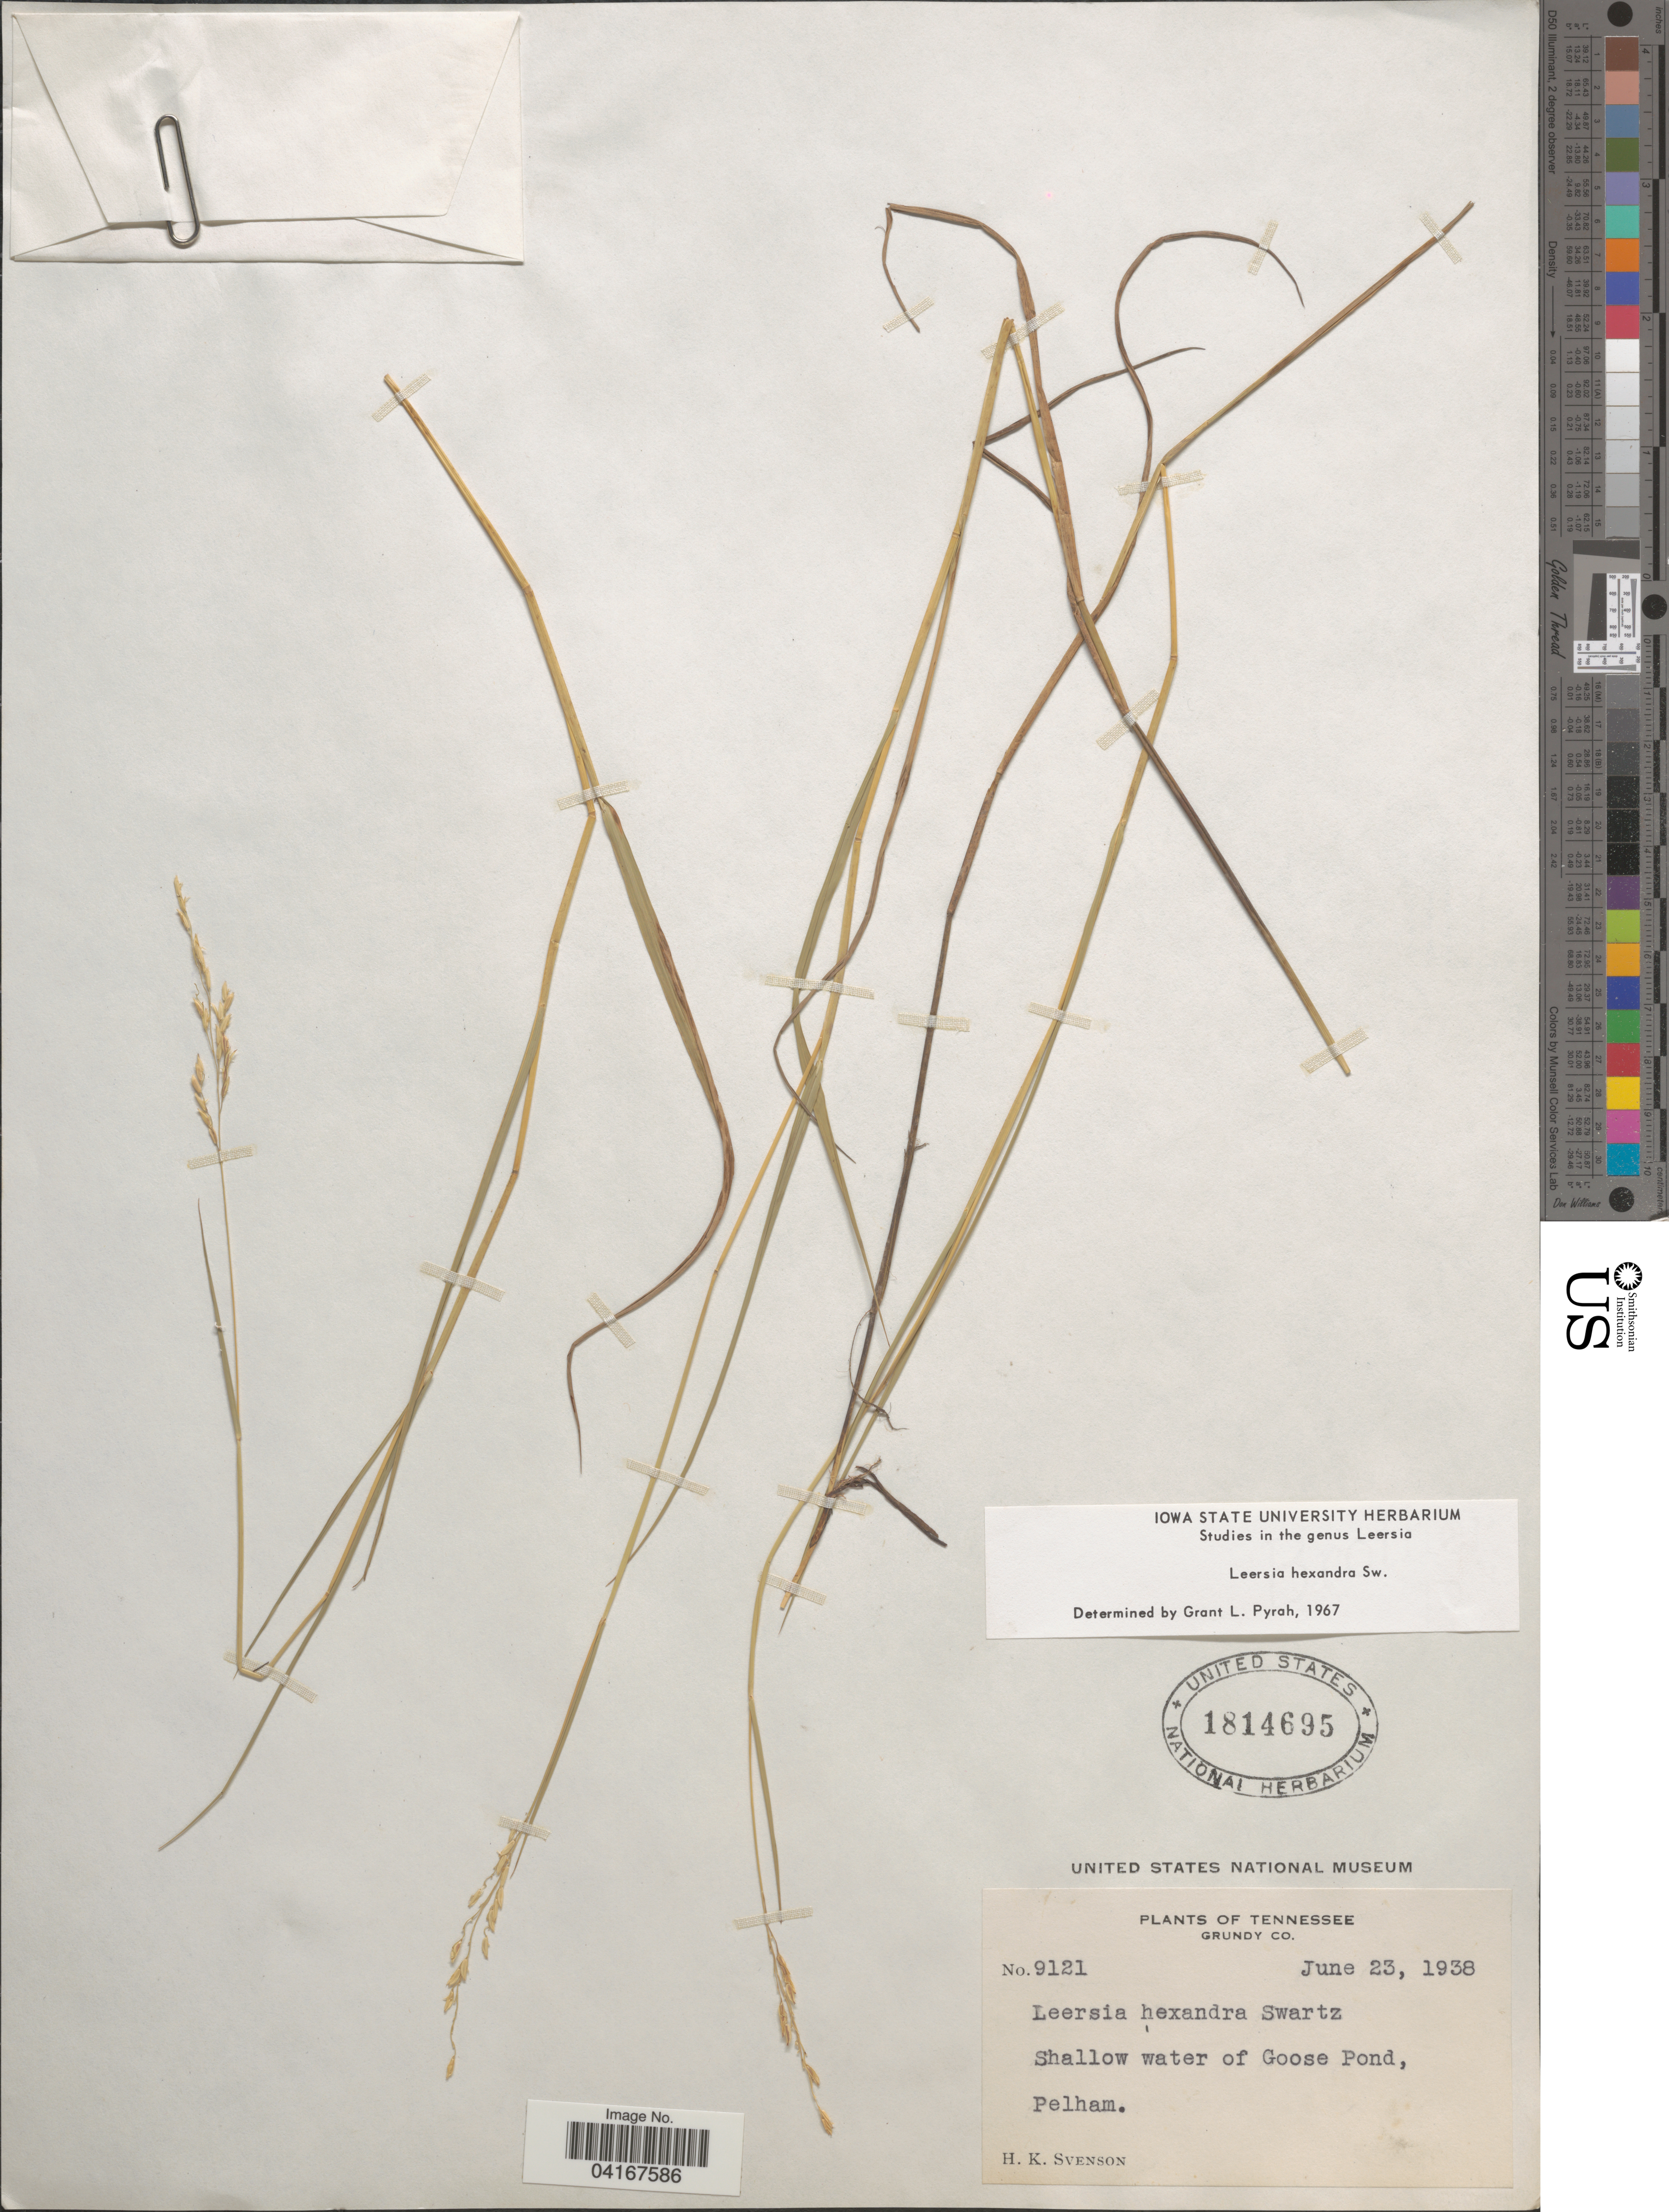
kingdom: Plantae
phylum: Tracheophyta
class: Liliopsida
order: Poales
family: Poaceae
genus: Leersia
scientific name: Leersia hexandra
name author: Sw.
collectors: H. K. Svenson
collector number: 9121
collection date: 1938-06-23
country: United States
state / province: Tennessee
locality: Grundy Co. Shallow water of Goose Pond, Pelham.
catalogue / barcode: US 1814695